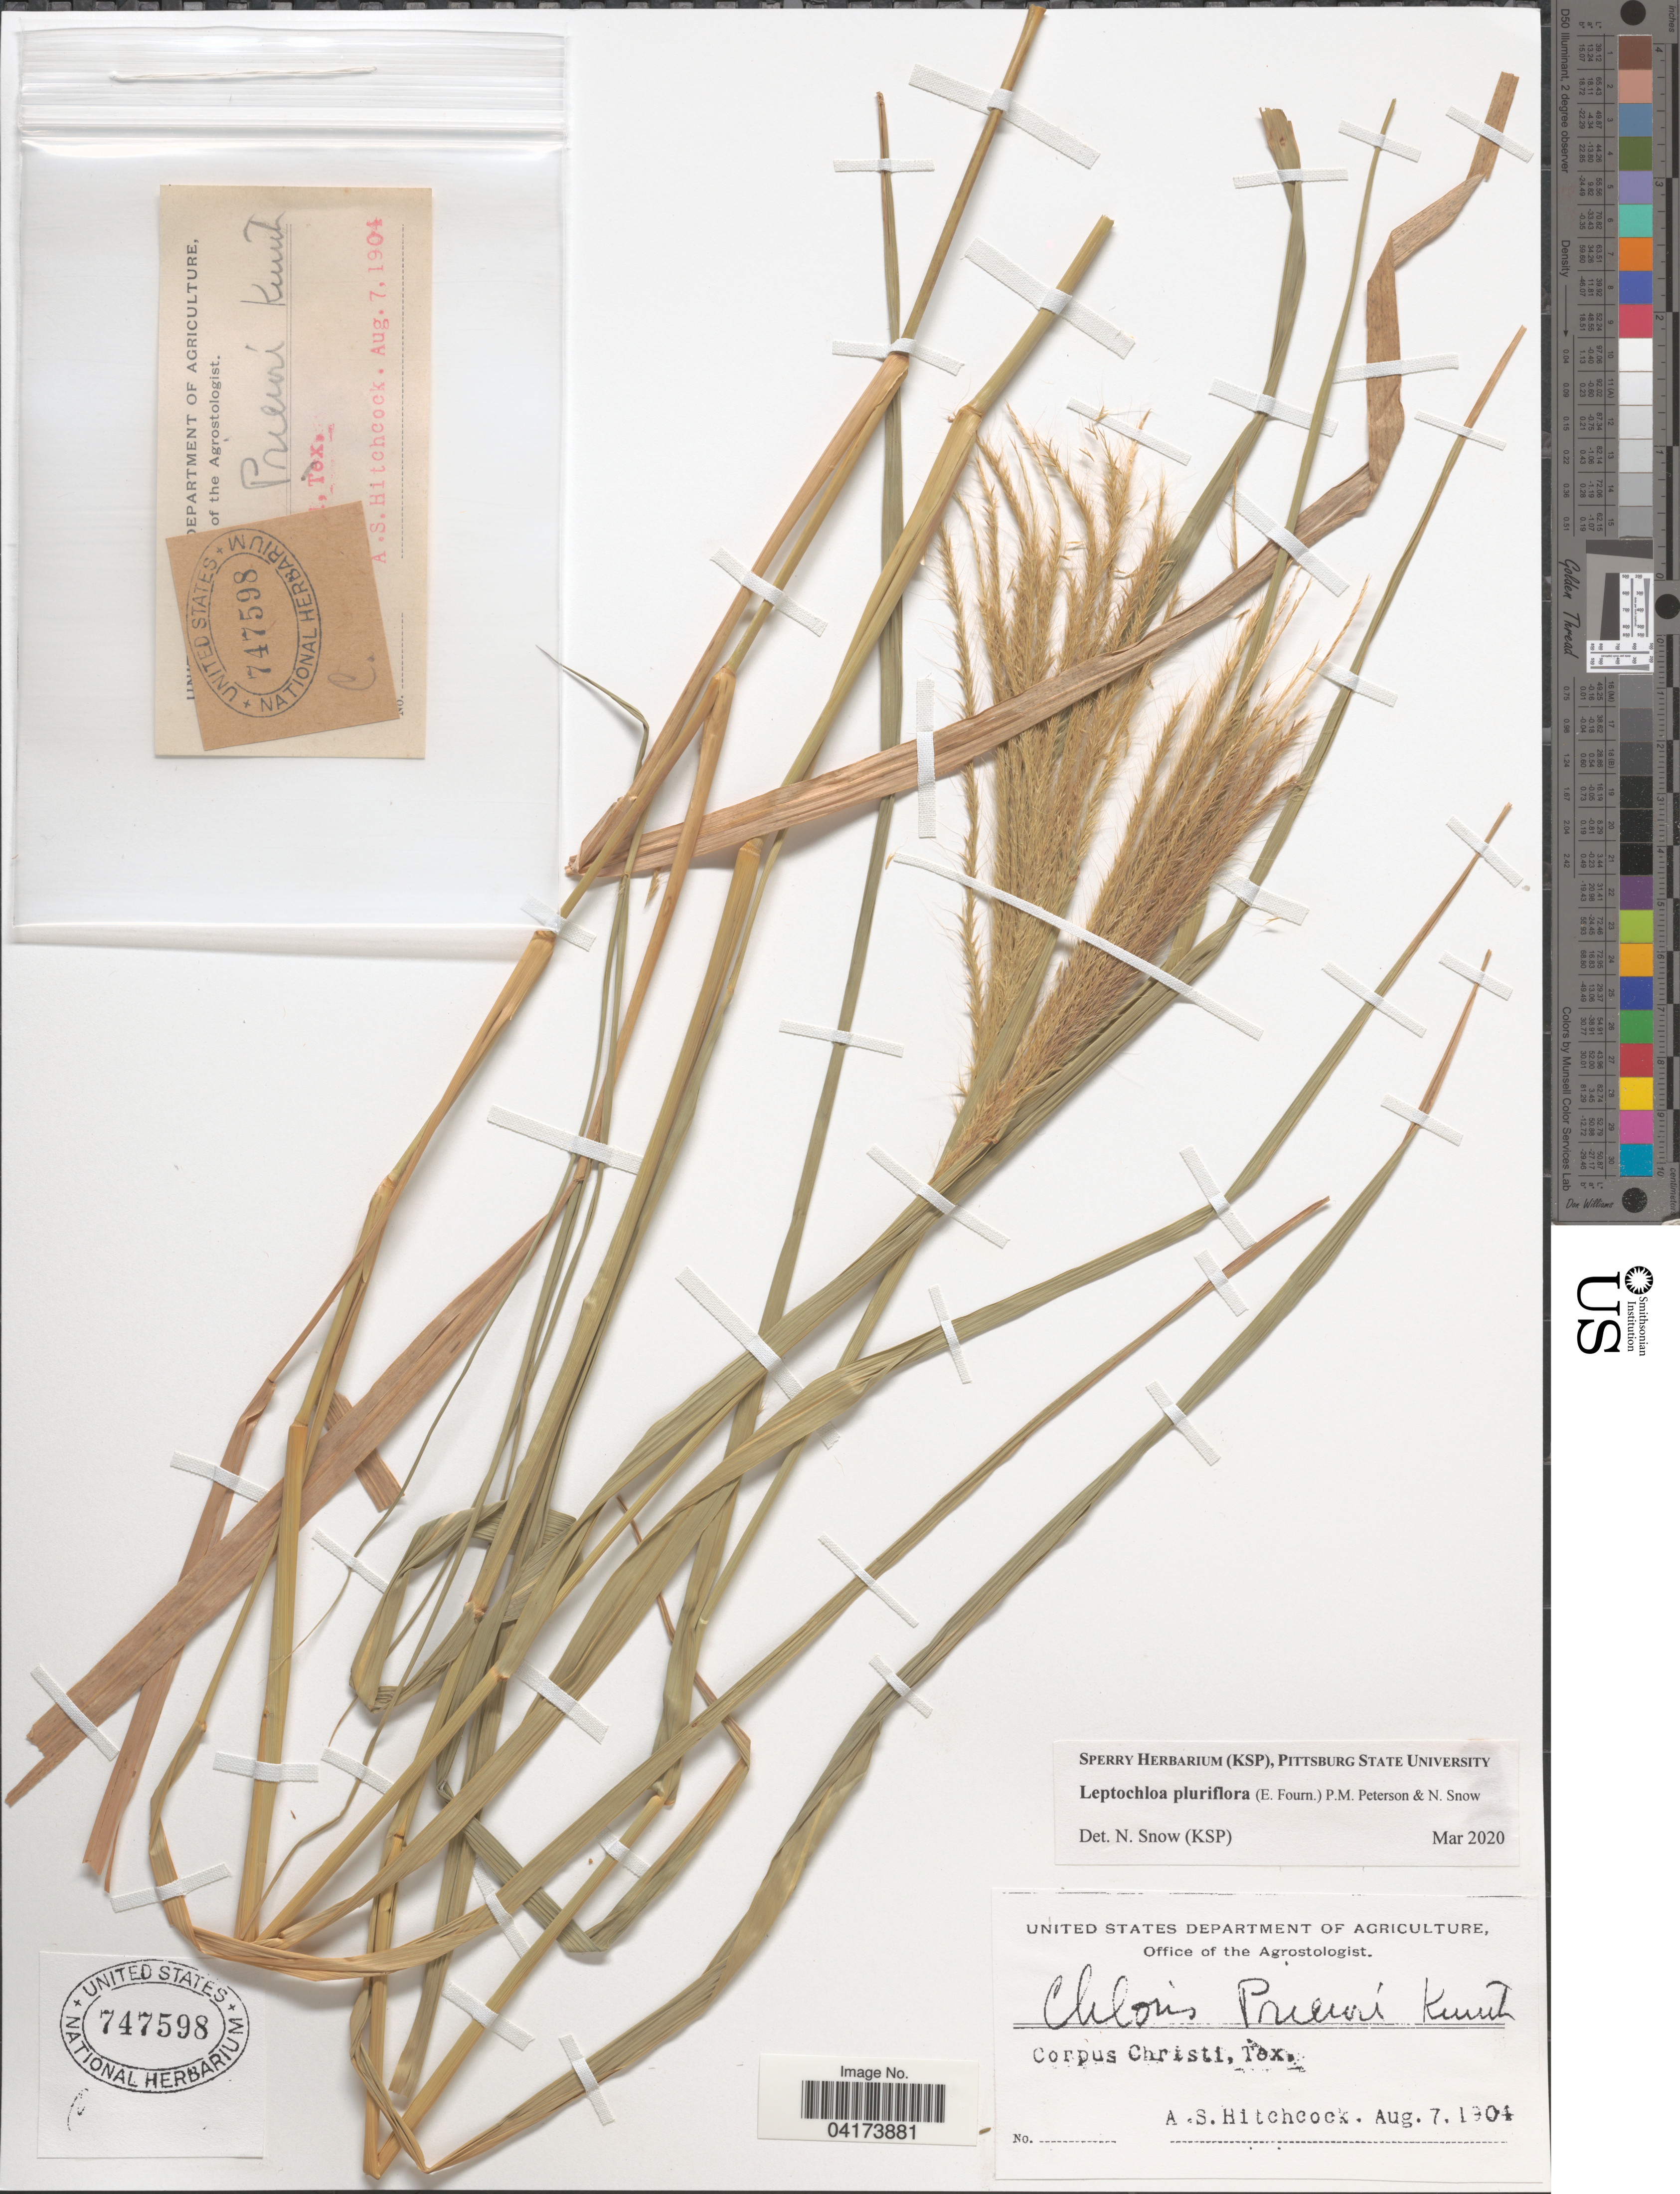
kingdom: Plantae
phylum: Tracheophyta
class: Liliopsida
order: Poales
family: Poaceae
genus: Leptochloa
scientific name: Leptochloa pluriflora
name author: (E. Fourn.) P.M. Peterson & N. Snow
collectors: A. S. Hitchcock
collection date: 1904-08-07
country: United States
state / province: Texas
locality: Corpus Christi.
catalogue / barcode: US 747598